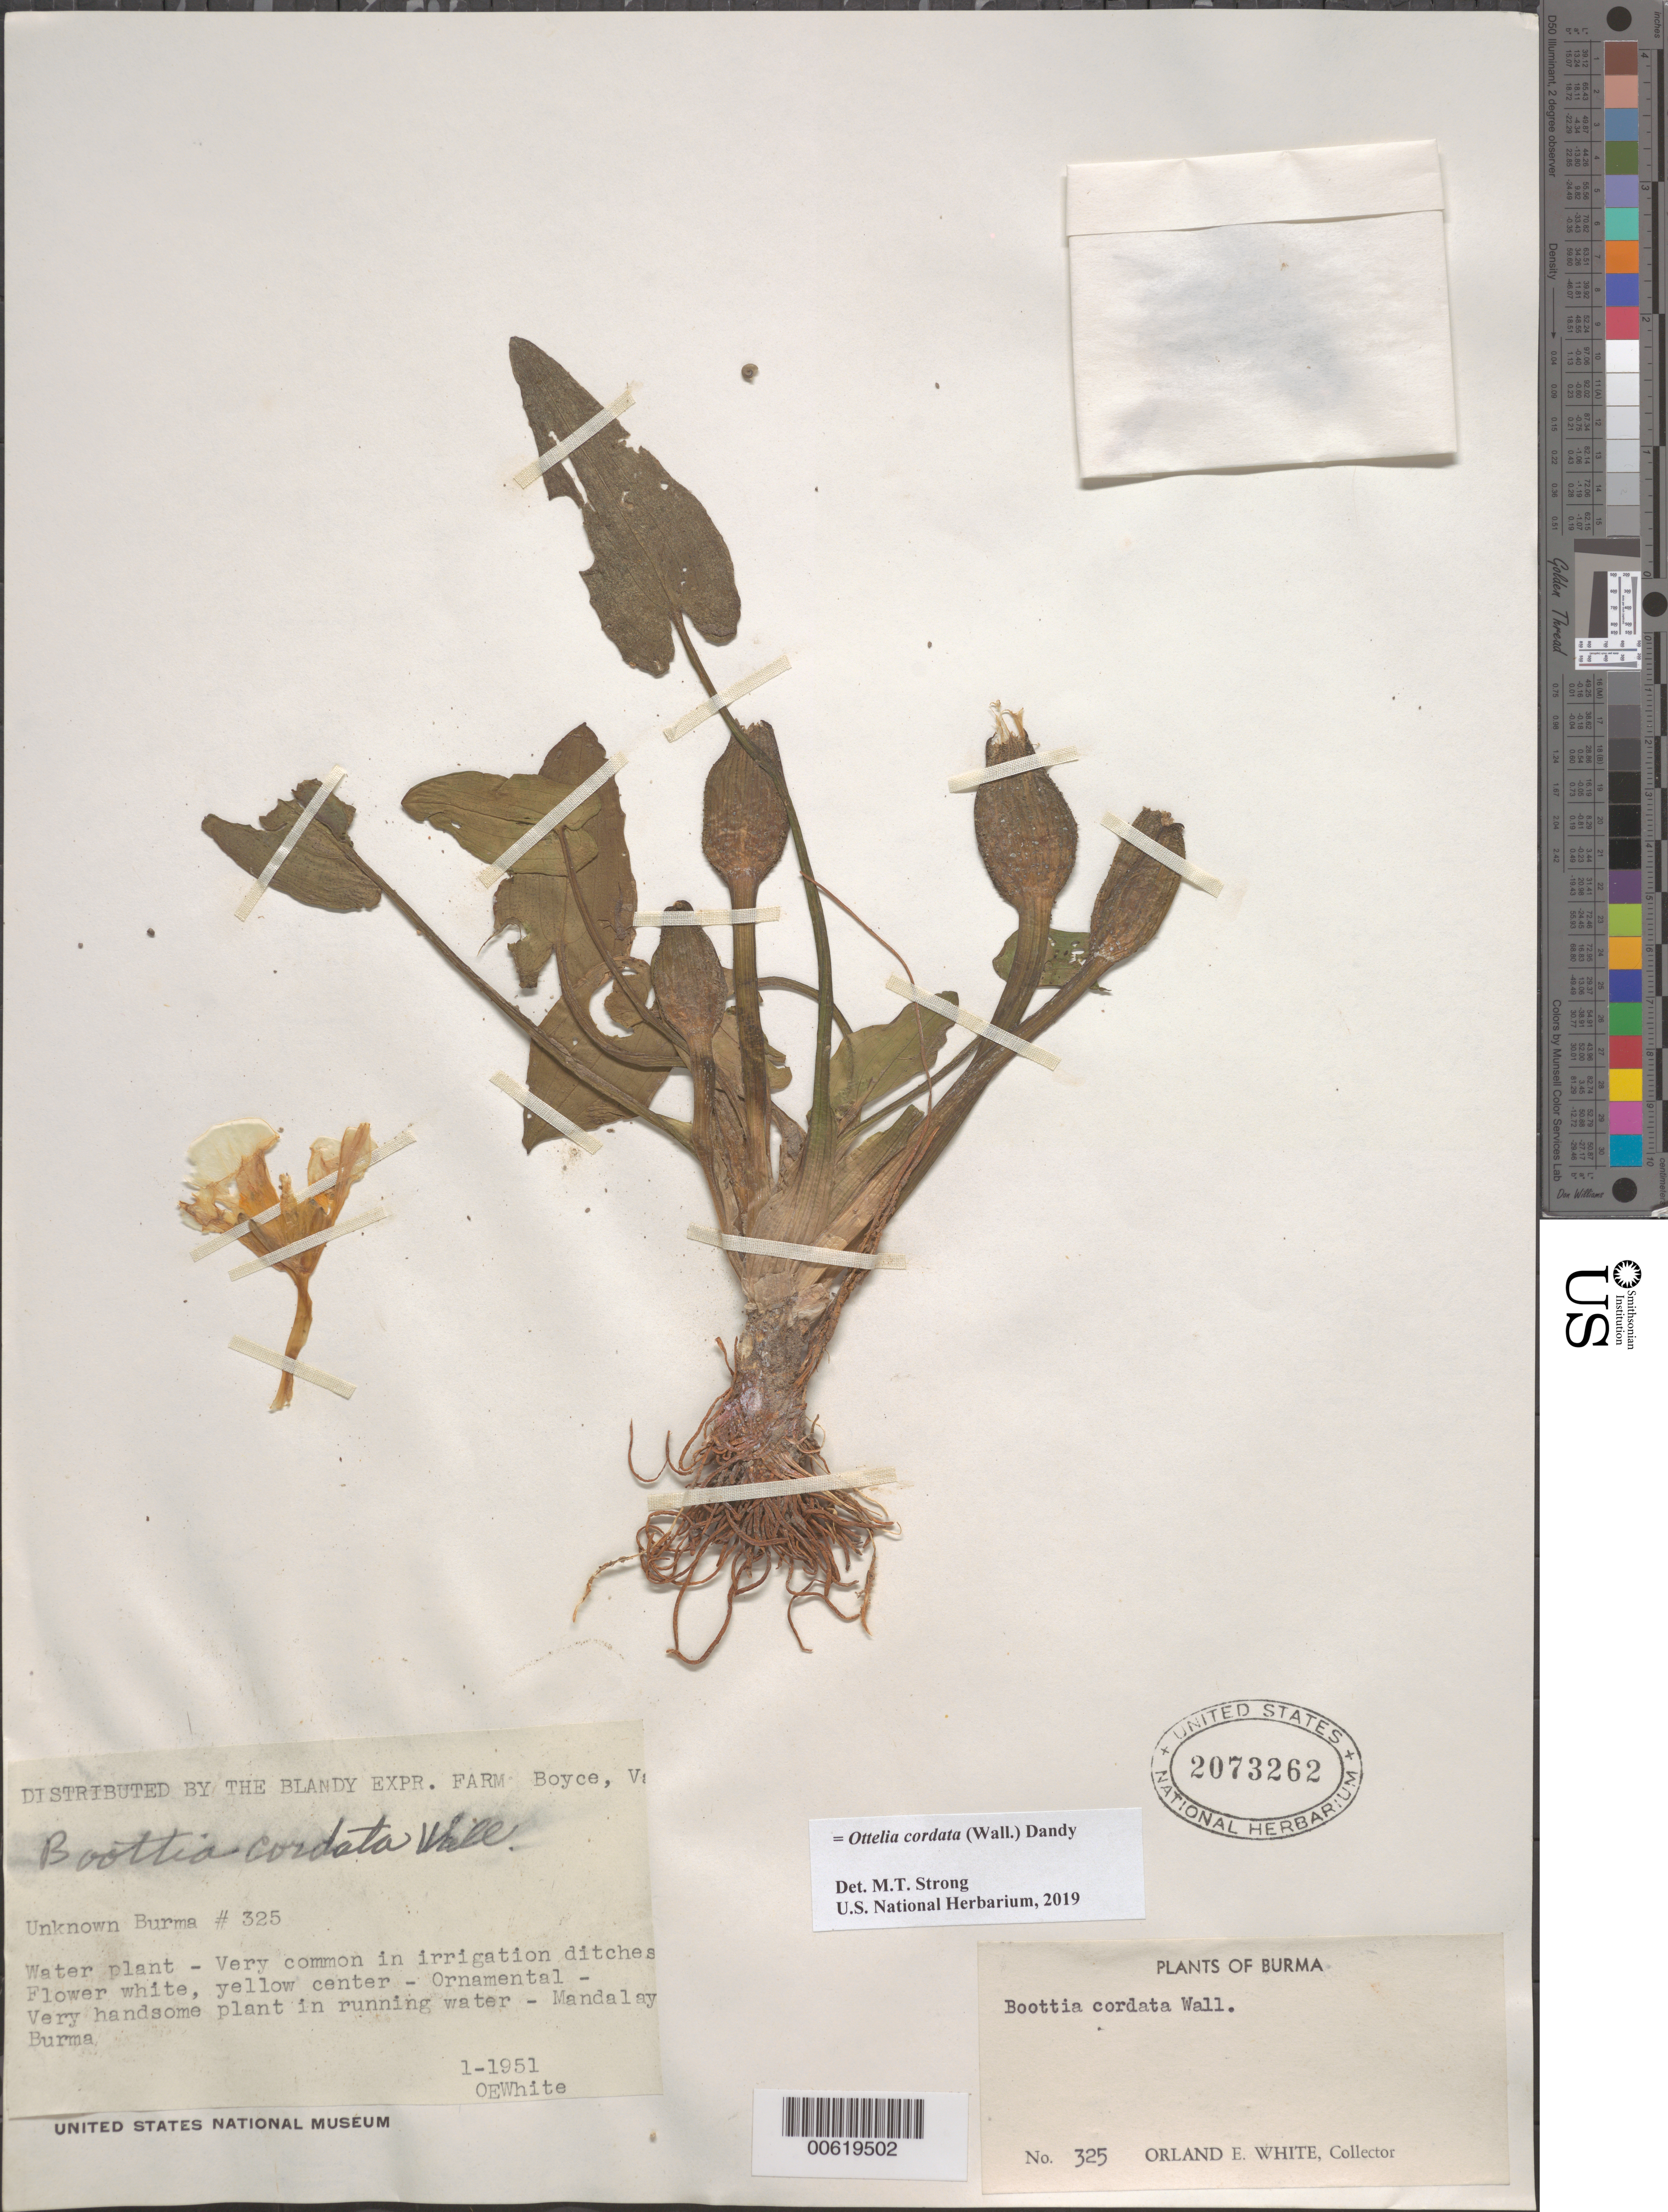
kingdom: Plantae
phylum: Tracheophyta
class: Liliopsida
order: Alismatales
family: Hydrocharitaceae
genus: Ottelia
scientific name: Ottelia cordata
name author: (Wall.) Dandy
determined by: Strong, Mark T., (BOT), Smithsonian Institution - National Museum of Natural History (UNITED STATES)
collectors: O. E. White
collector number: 325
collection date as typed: Jan 1951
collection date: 1951-01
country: Myanmar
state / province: Mandalay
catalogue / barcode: US 2073262